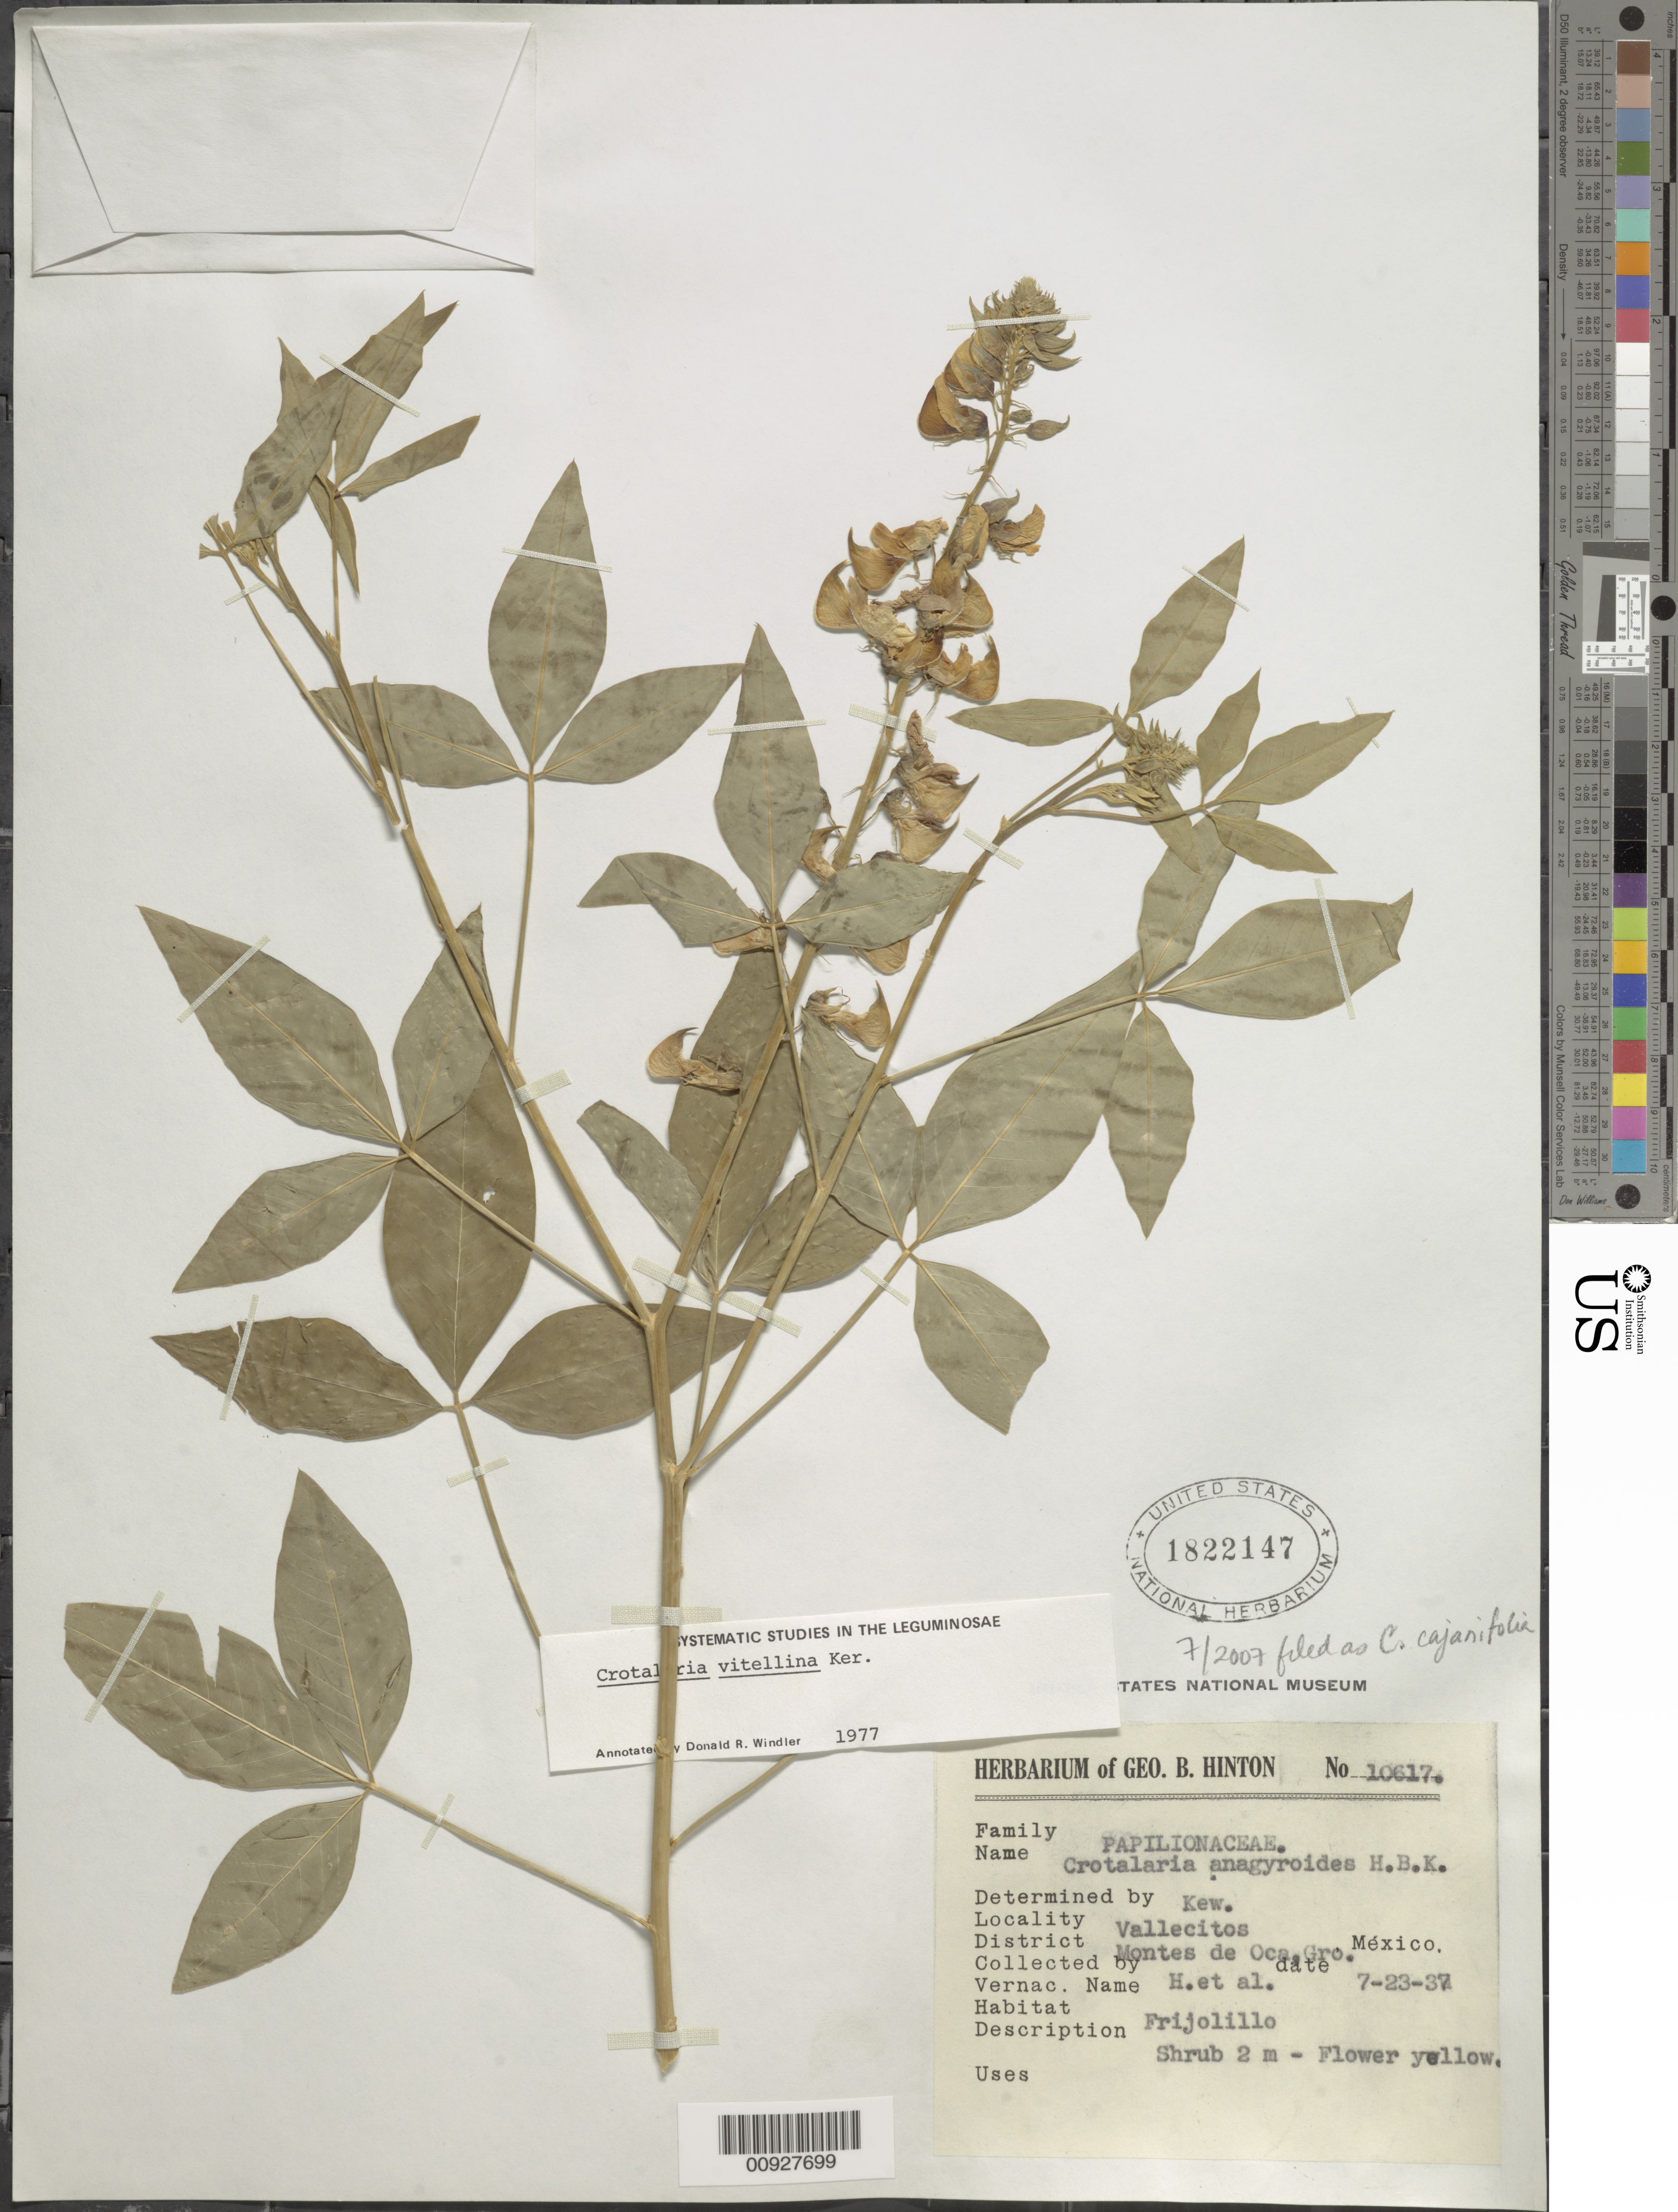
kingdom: Plantae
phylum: Tracheophyta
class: Magnoliopsida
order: Fabales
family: Fabaceae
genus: Crotalaria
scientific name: Crotalaria cajanifolia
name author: Kunth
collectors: G. B. Hinton & et al.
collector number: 10617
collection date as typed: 23 Jul 1937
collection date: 1937-07-23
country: Mexico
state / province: Guerrero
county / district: Montes de Oca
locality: Vallecitos, District Montes de Oca, Guerrero.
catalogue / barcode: US 1822147